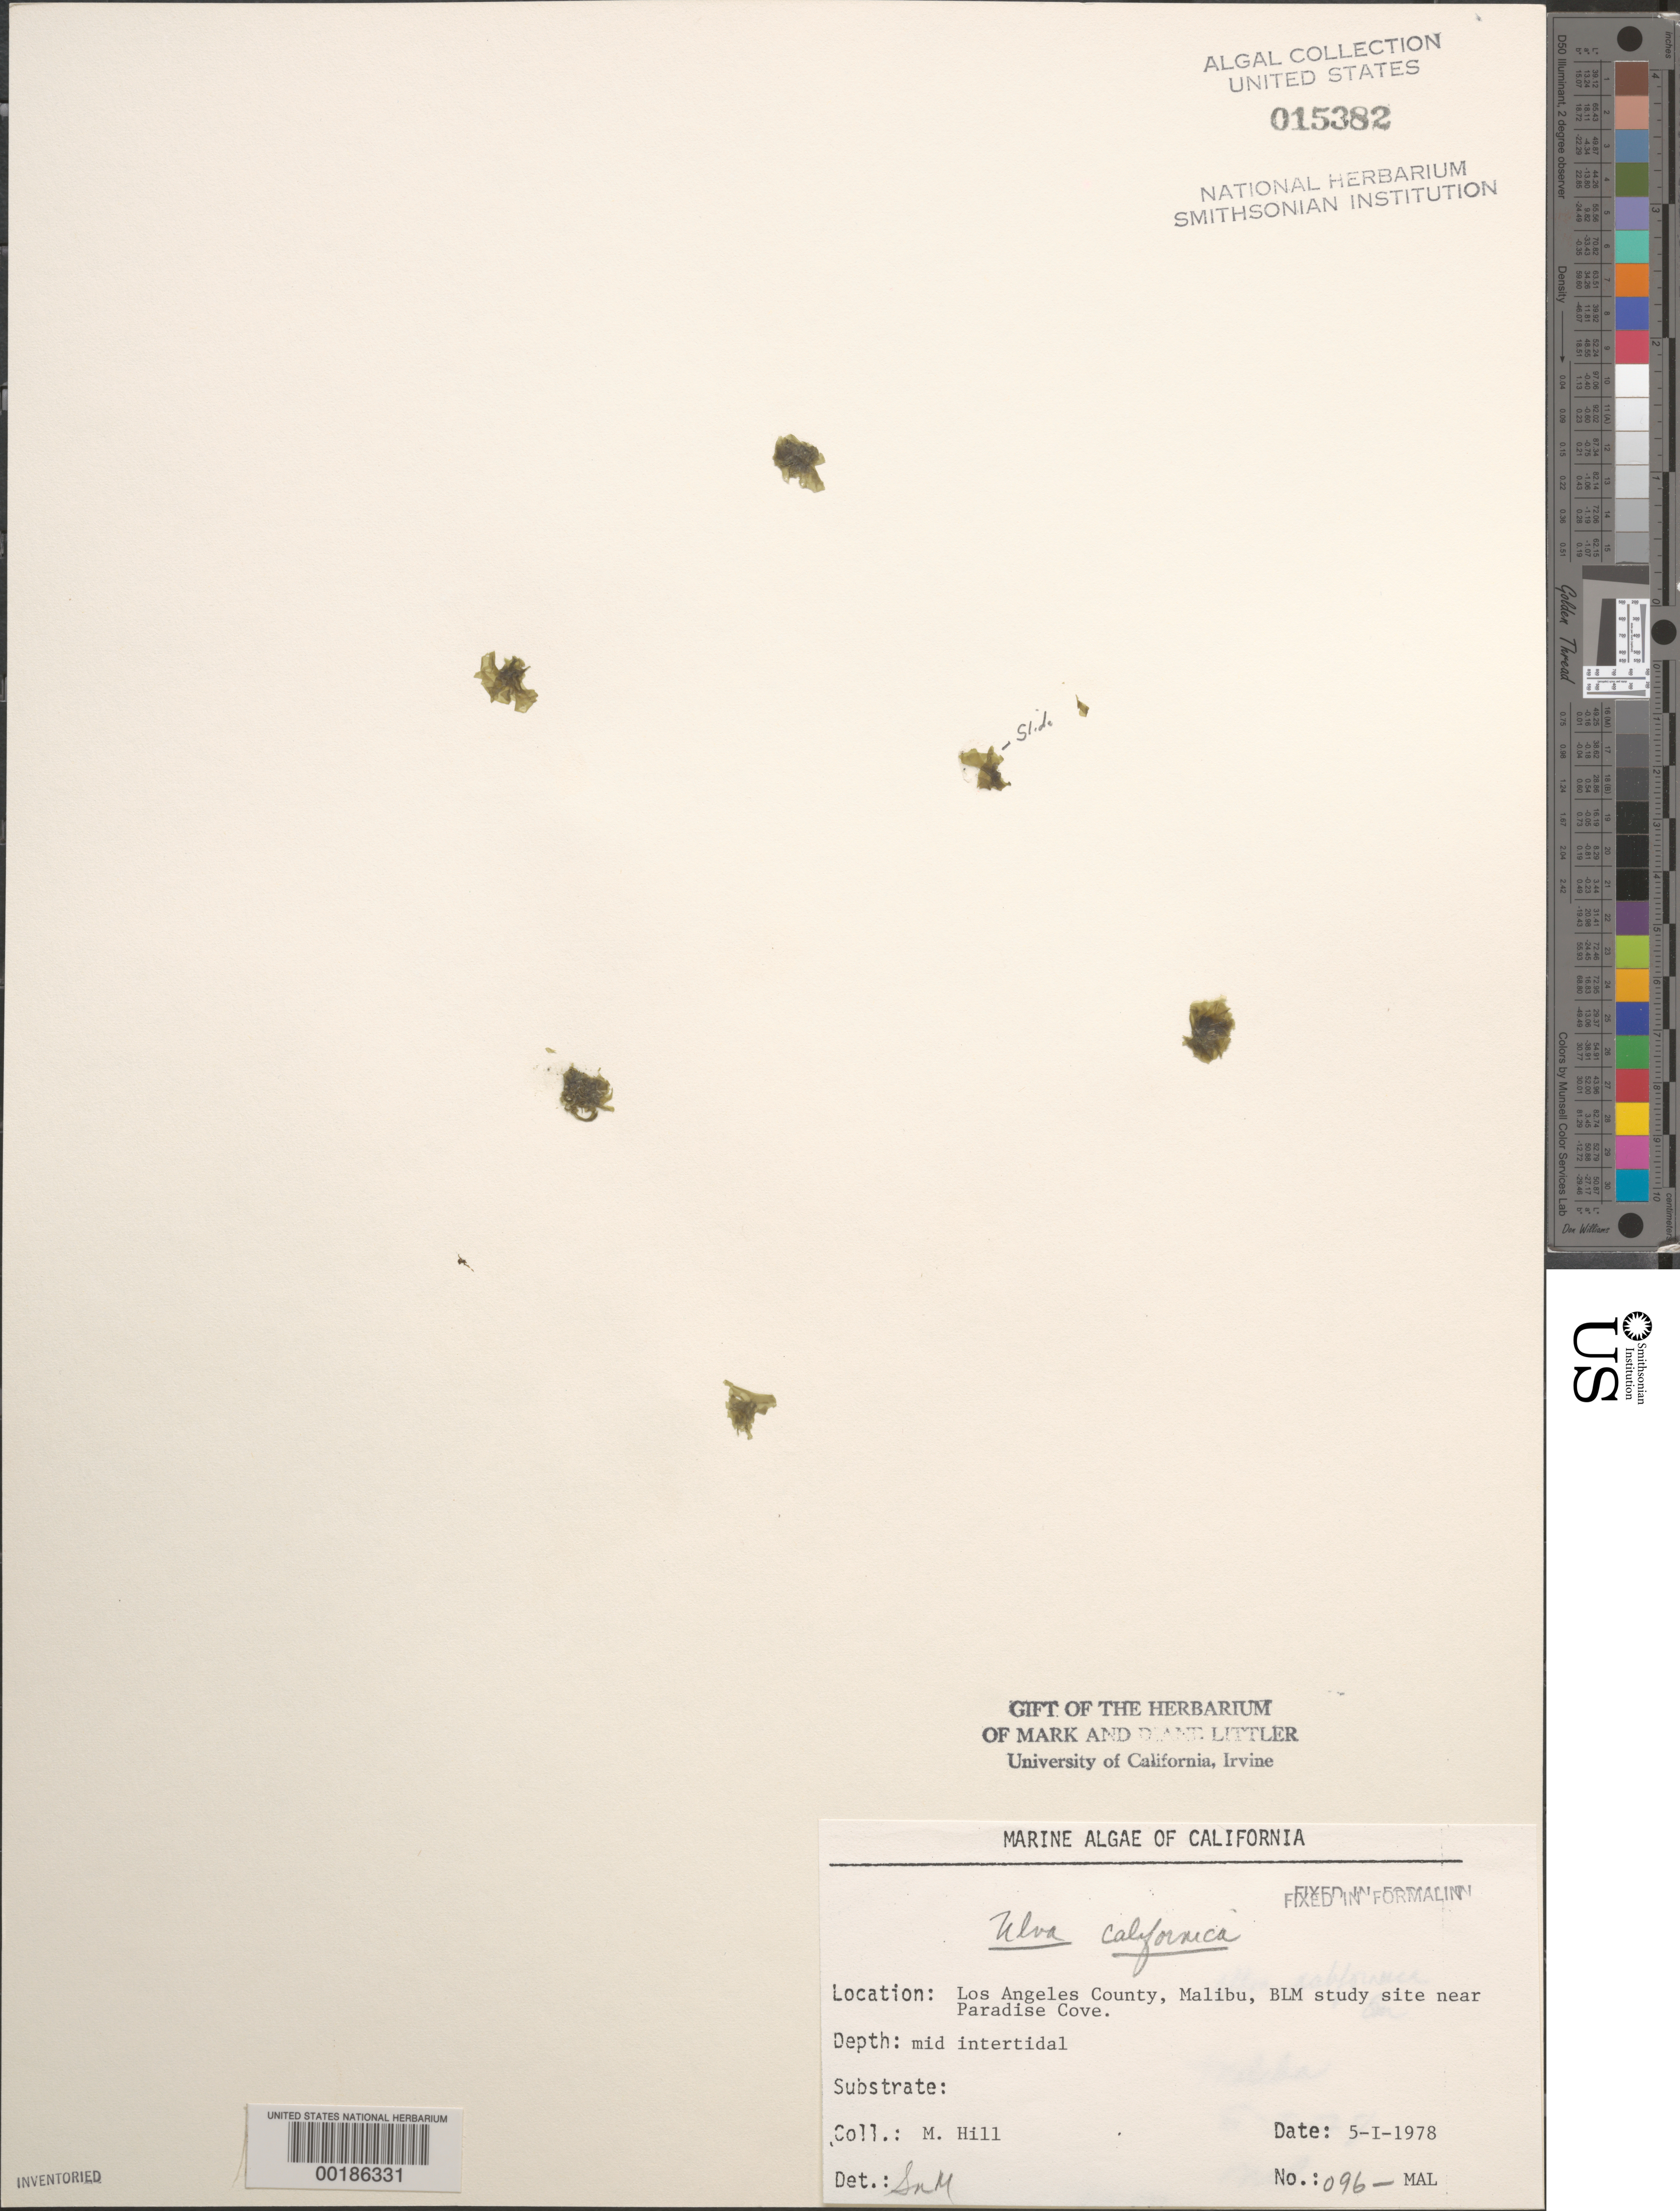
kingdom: Plantae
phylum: Chlorophyta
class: Ulvophyceae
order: Ulvales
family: Ulvaceae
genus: Ulva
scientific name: Ulva californica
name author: N.Wille in Collins et al.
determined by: Murray, S. N.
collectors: M. Hill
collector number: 096-mal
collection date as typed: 05 Jan 1978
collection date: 1978-01-05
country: United States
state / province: California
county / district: Los Angeles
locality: Malibu near Paradise Cove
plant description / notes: BLM-SOCALBIGHT Rocky Intertidal Survey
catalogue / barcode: US 15382